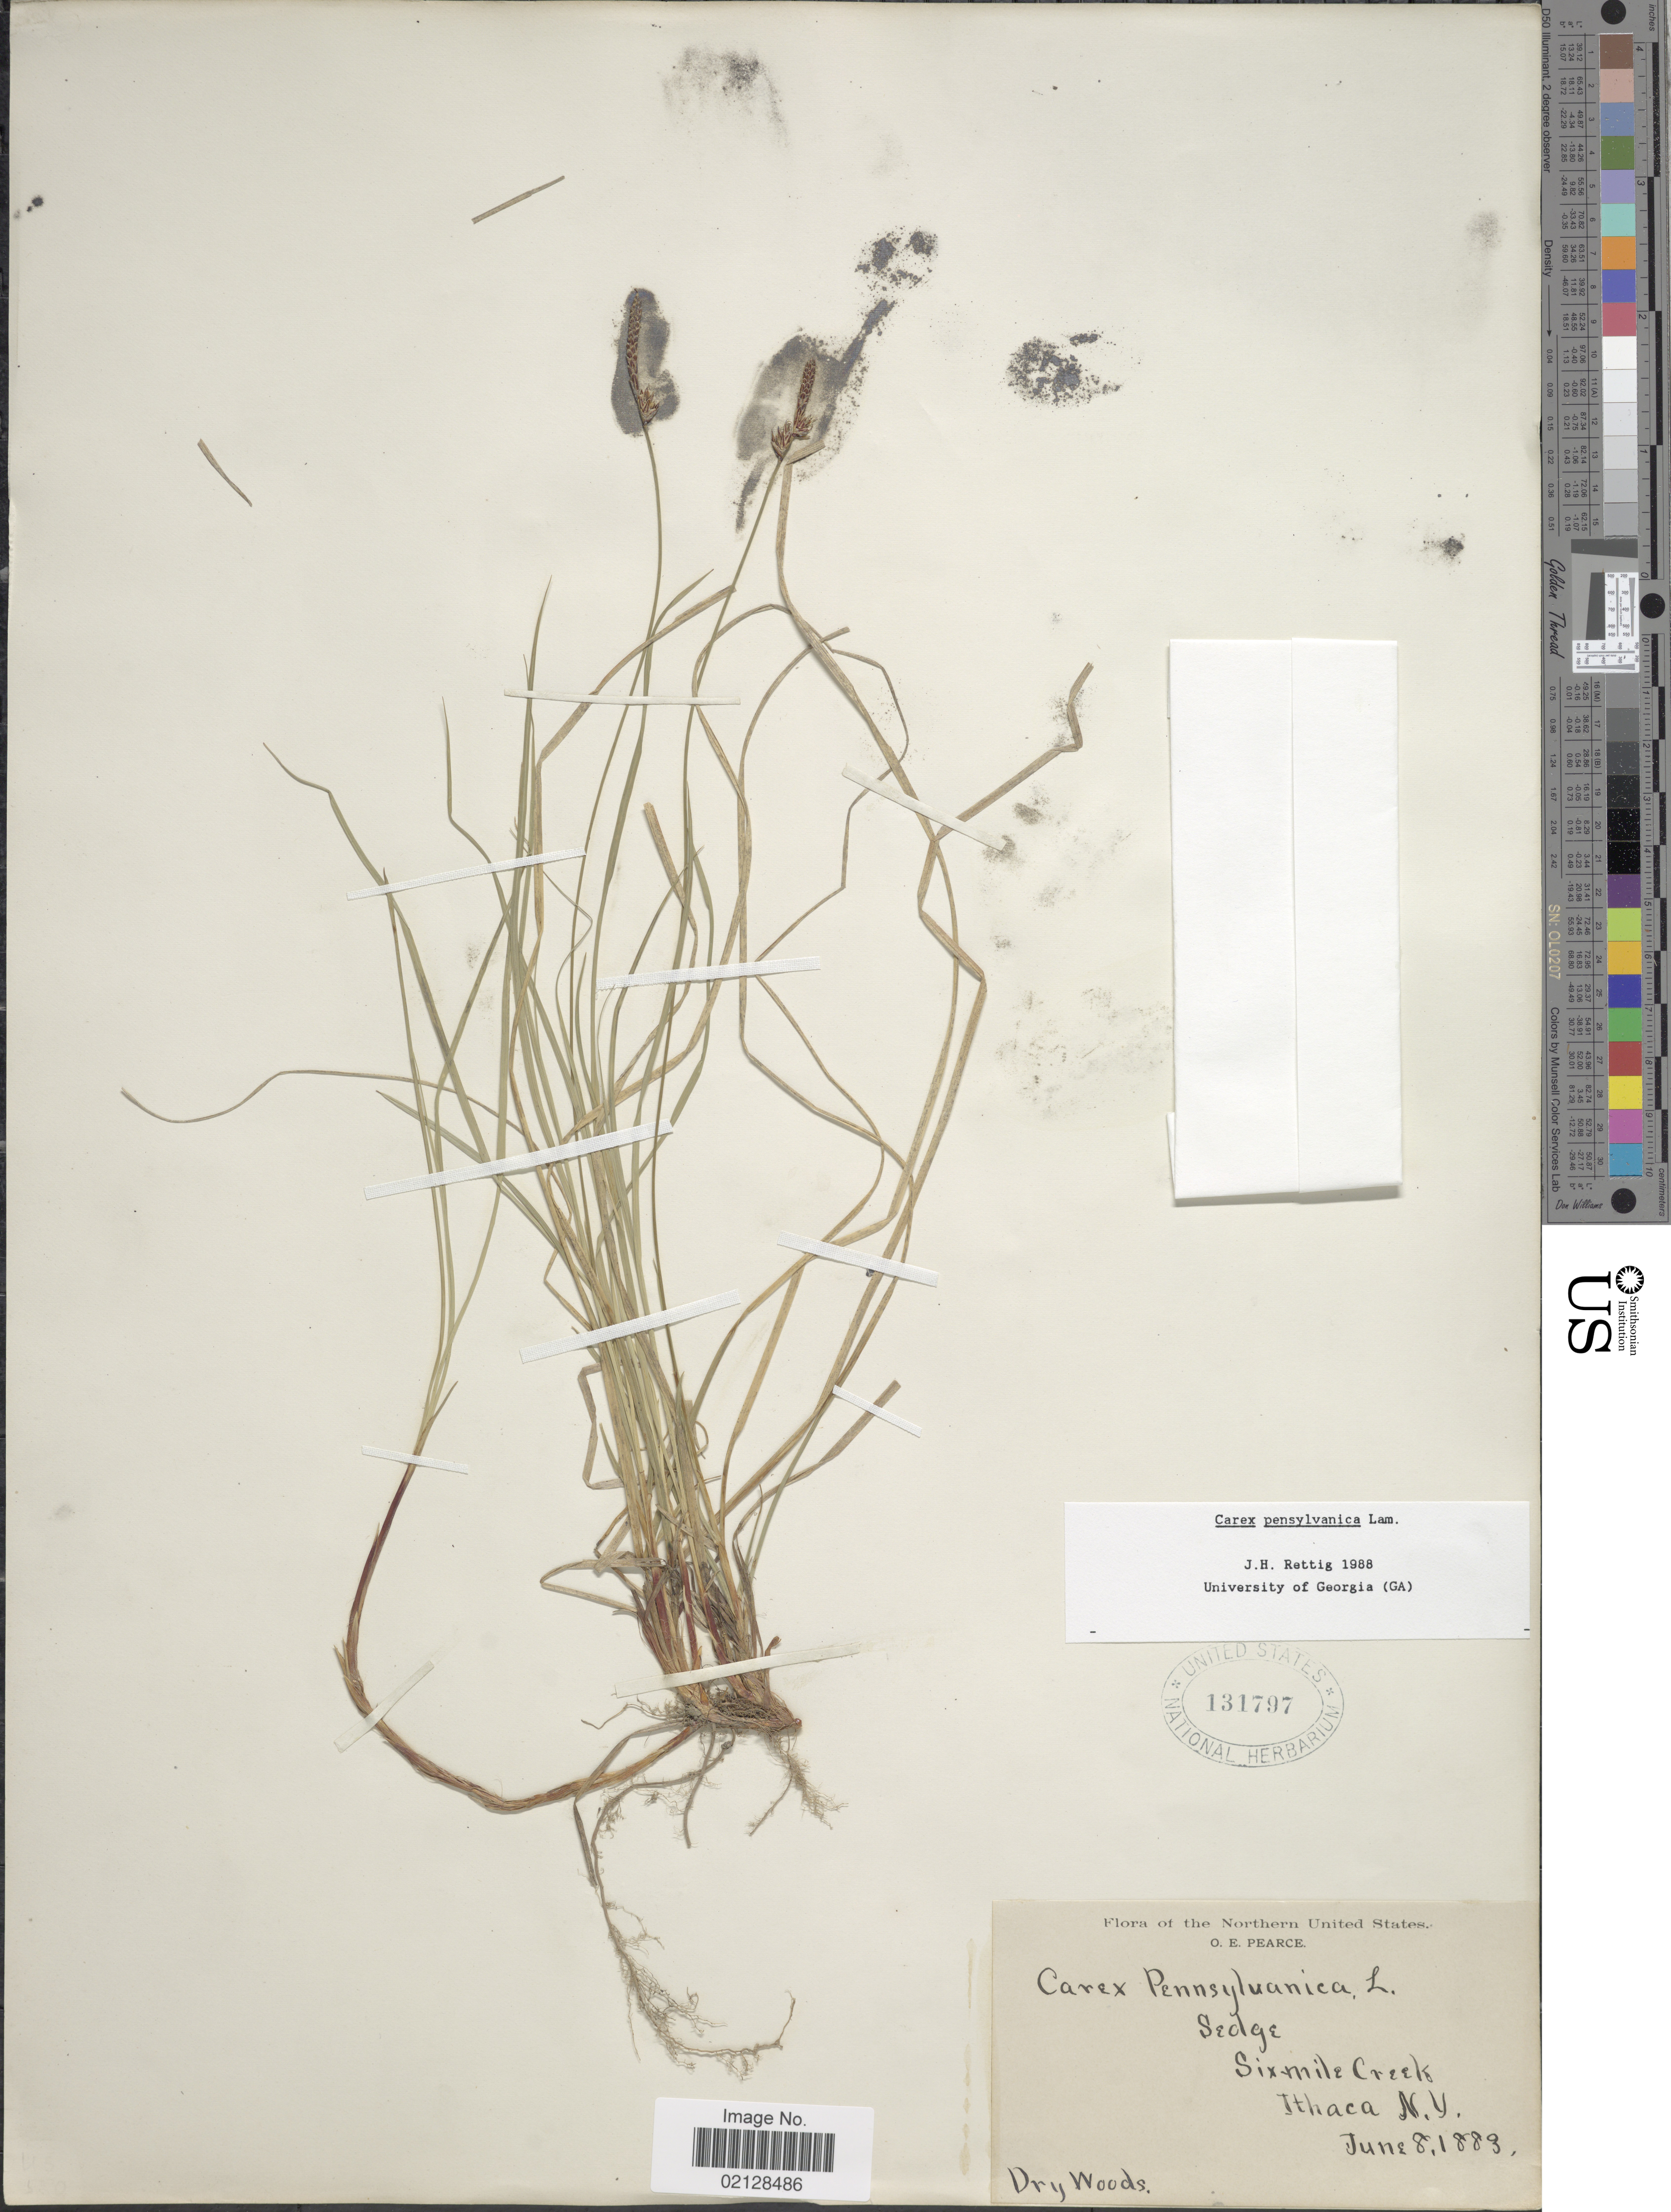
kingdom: Plantae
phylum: Tracheophyta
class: Liliopsida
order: Poales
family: Cyperaceae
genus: Carex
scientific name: Carex pensylvanica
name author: Lam.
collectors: O. E. Pearce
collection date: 1883-06-08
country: United States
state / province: New York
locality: Six-mile Creek, Ithaca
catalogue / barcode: US 131797